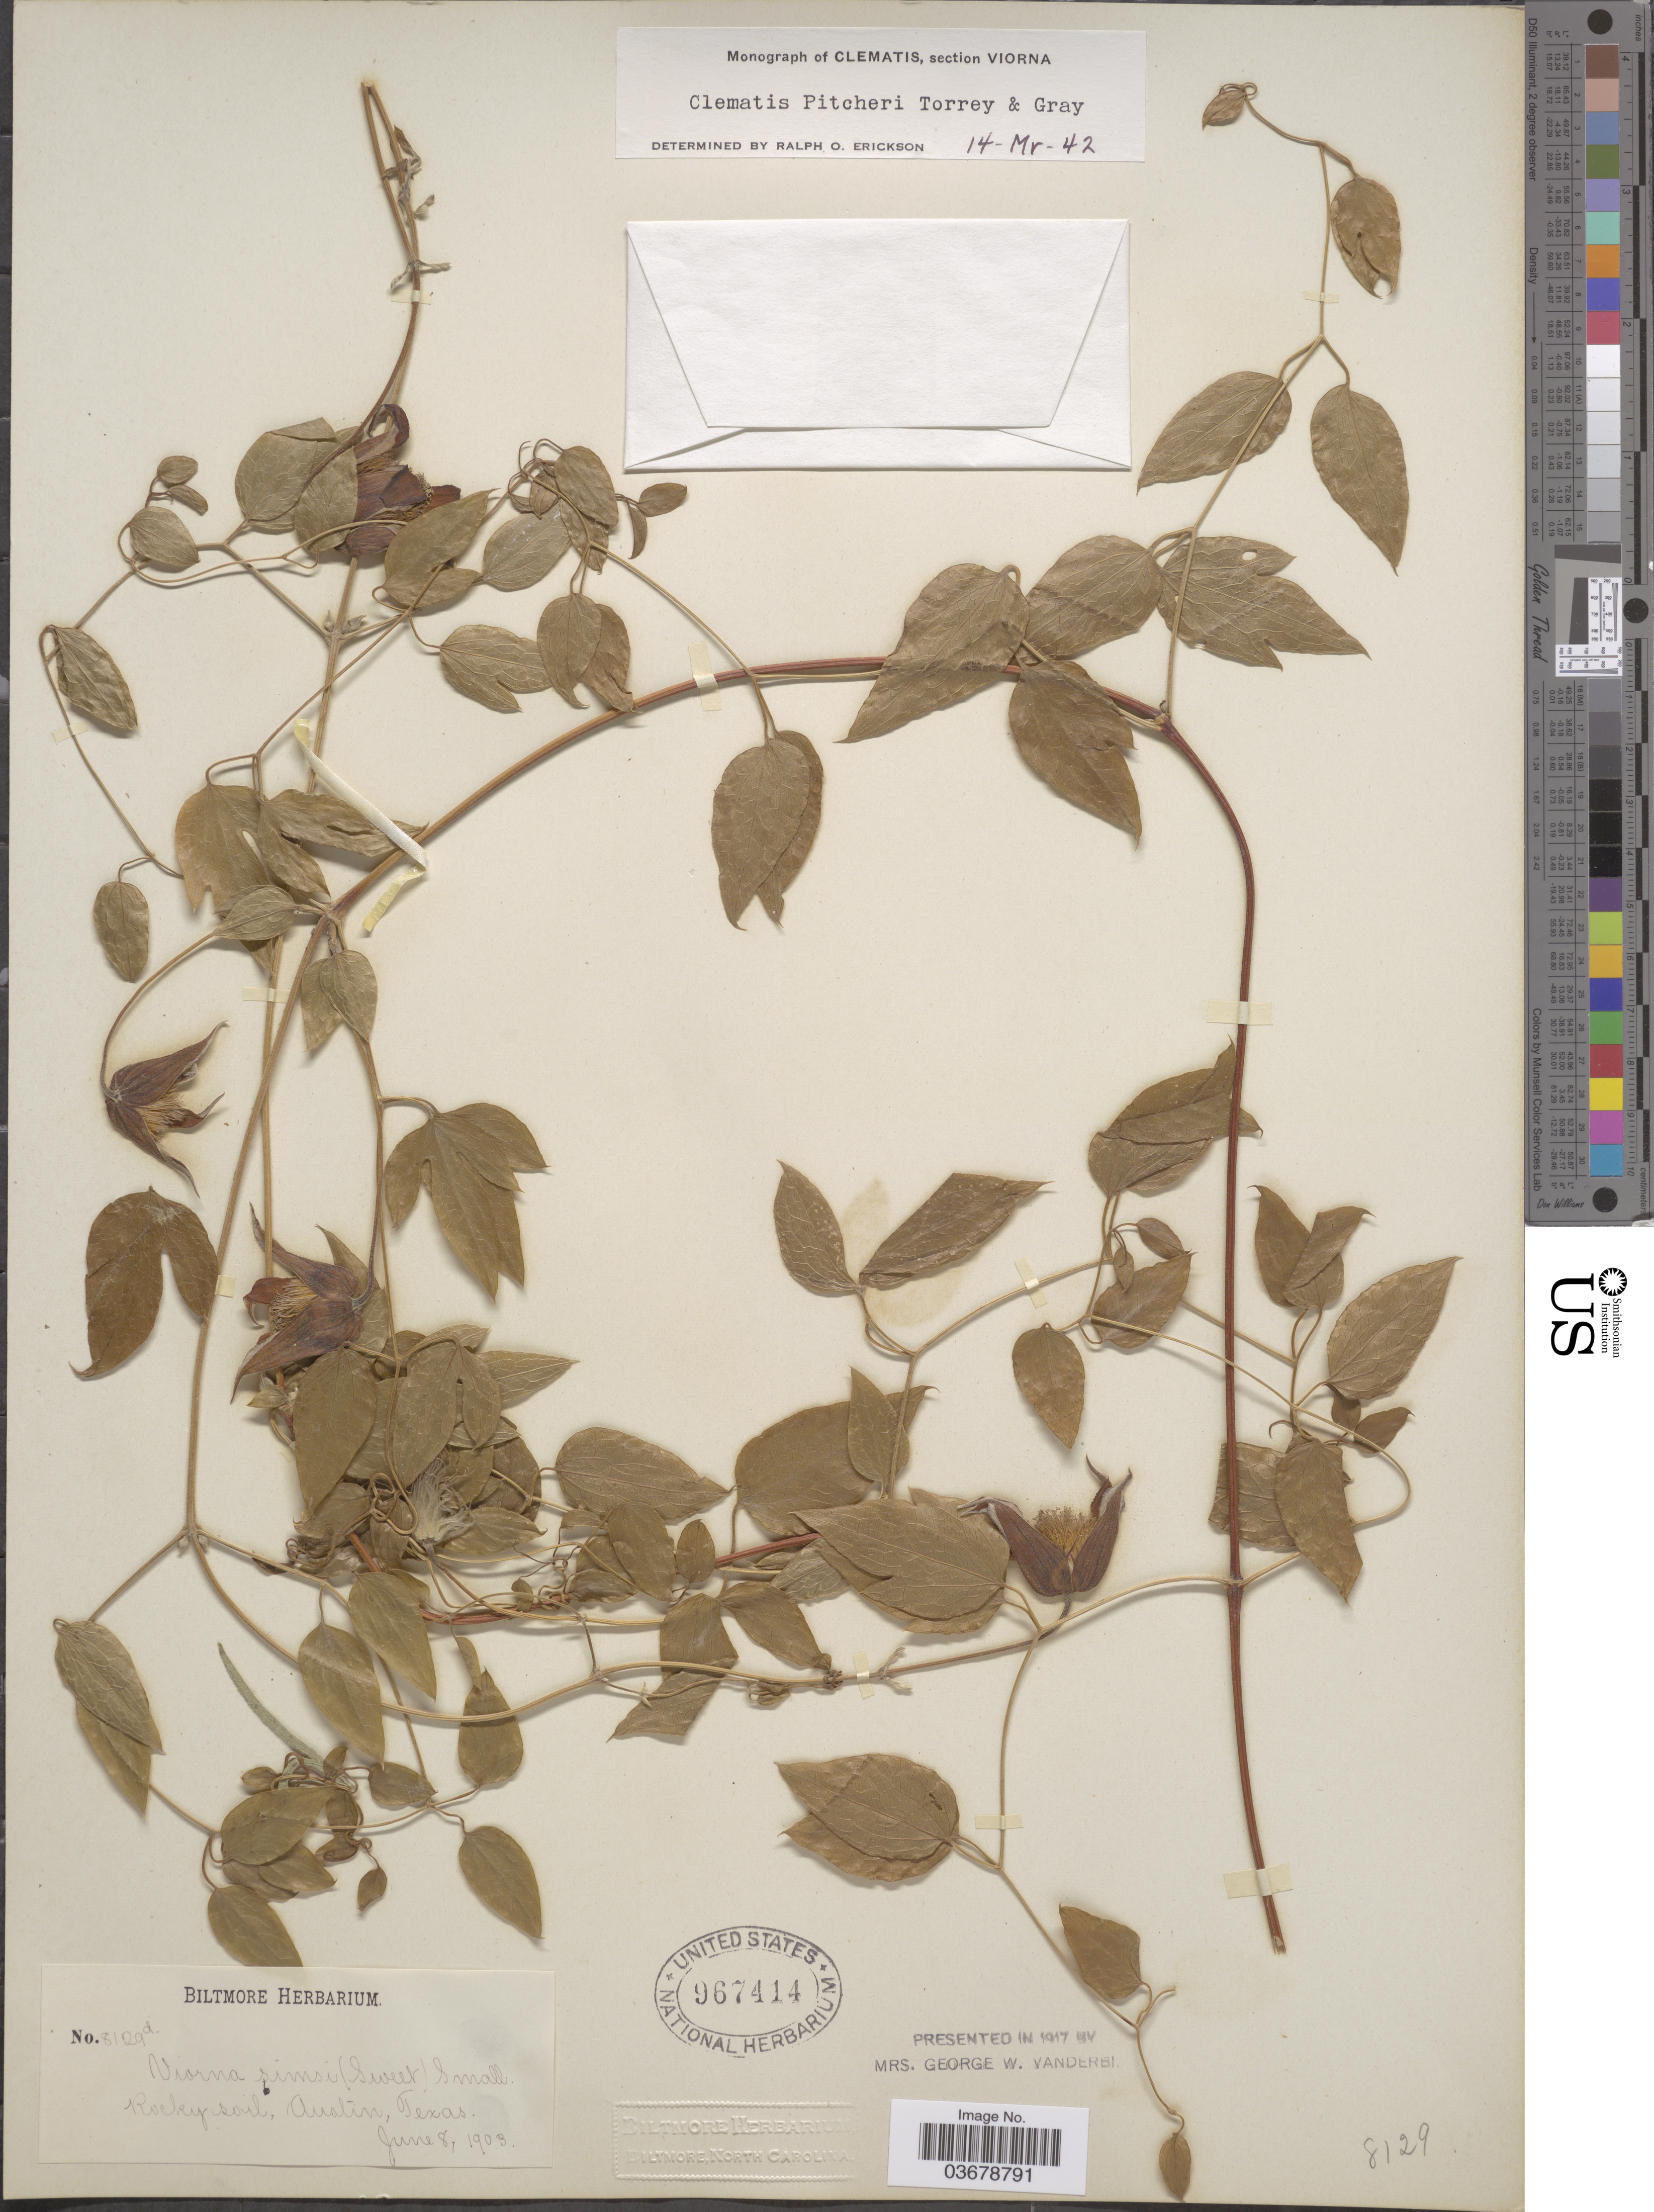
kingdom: Plantae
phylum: Tracheophyta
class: Magnoliopsida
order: Ranunculales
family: Ranunculaceae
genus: Clematis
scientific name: Clematis viorna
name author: L.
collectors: ex herb. Biltmore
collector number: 8129d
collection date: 1903-06-08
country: United States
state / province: Texas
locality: Austin.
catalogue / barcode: US 967414